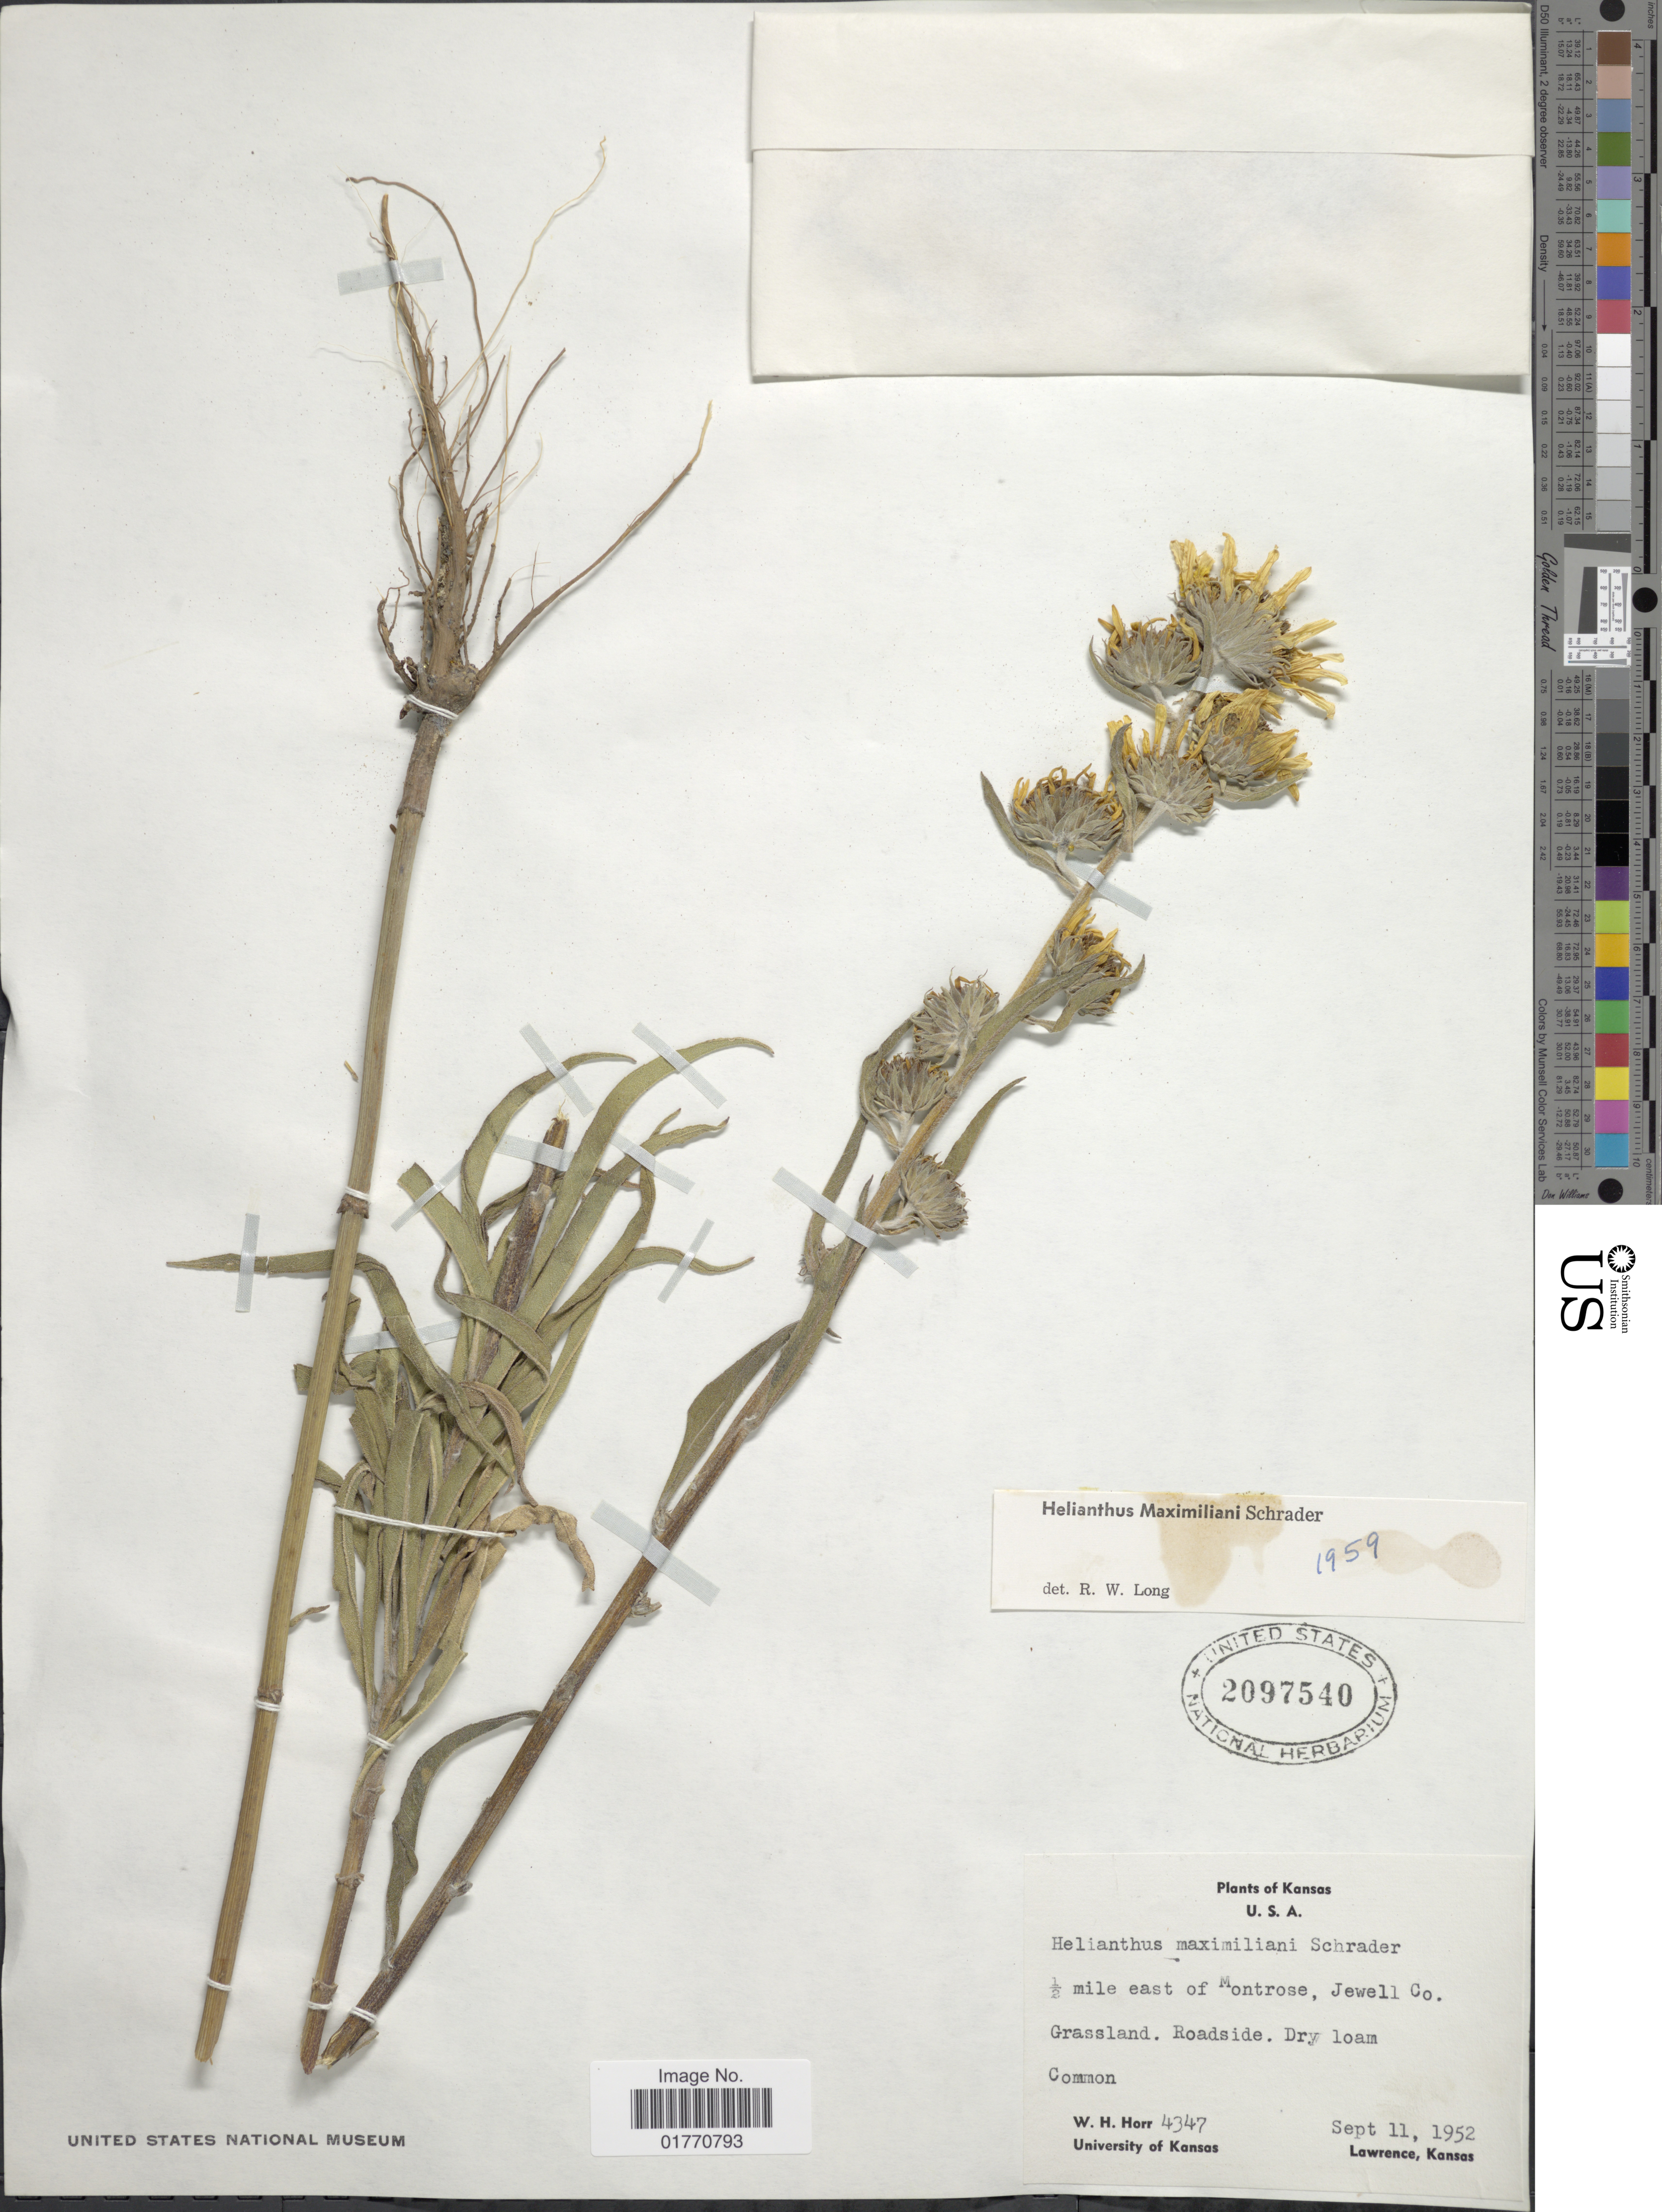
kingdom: Plantae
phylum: Tracheophyta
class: Magnoliopsida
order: Asterales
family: Asteraceae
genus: Helianthus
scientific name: Helianthus maximiliani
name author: Schrad.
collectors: W. H. Horr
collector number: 4347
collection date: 1952-09-11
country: United States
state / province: Kansas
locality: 1/2 mil east of Montrose, Jewell Co., grassland, roadside.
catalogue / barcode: US 2097540